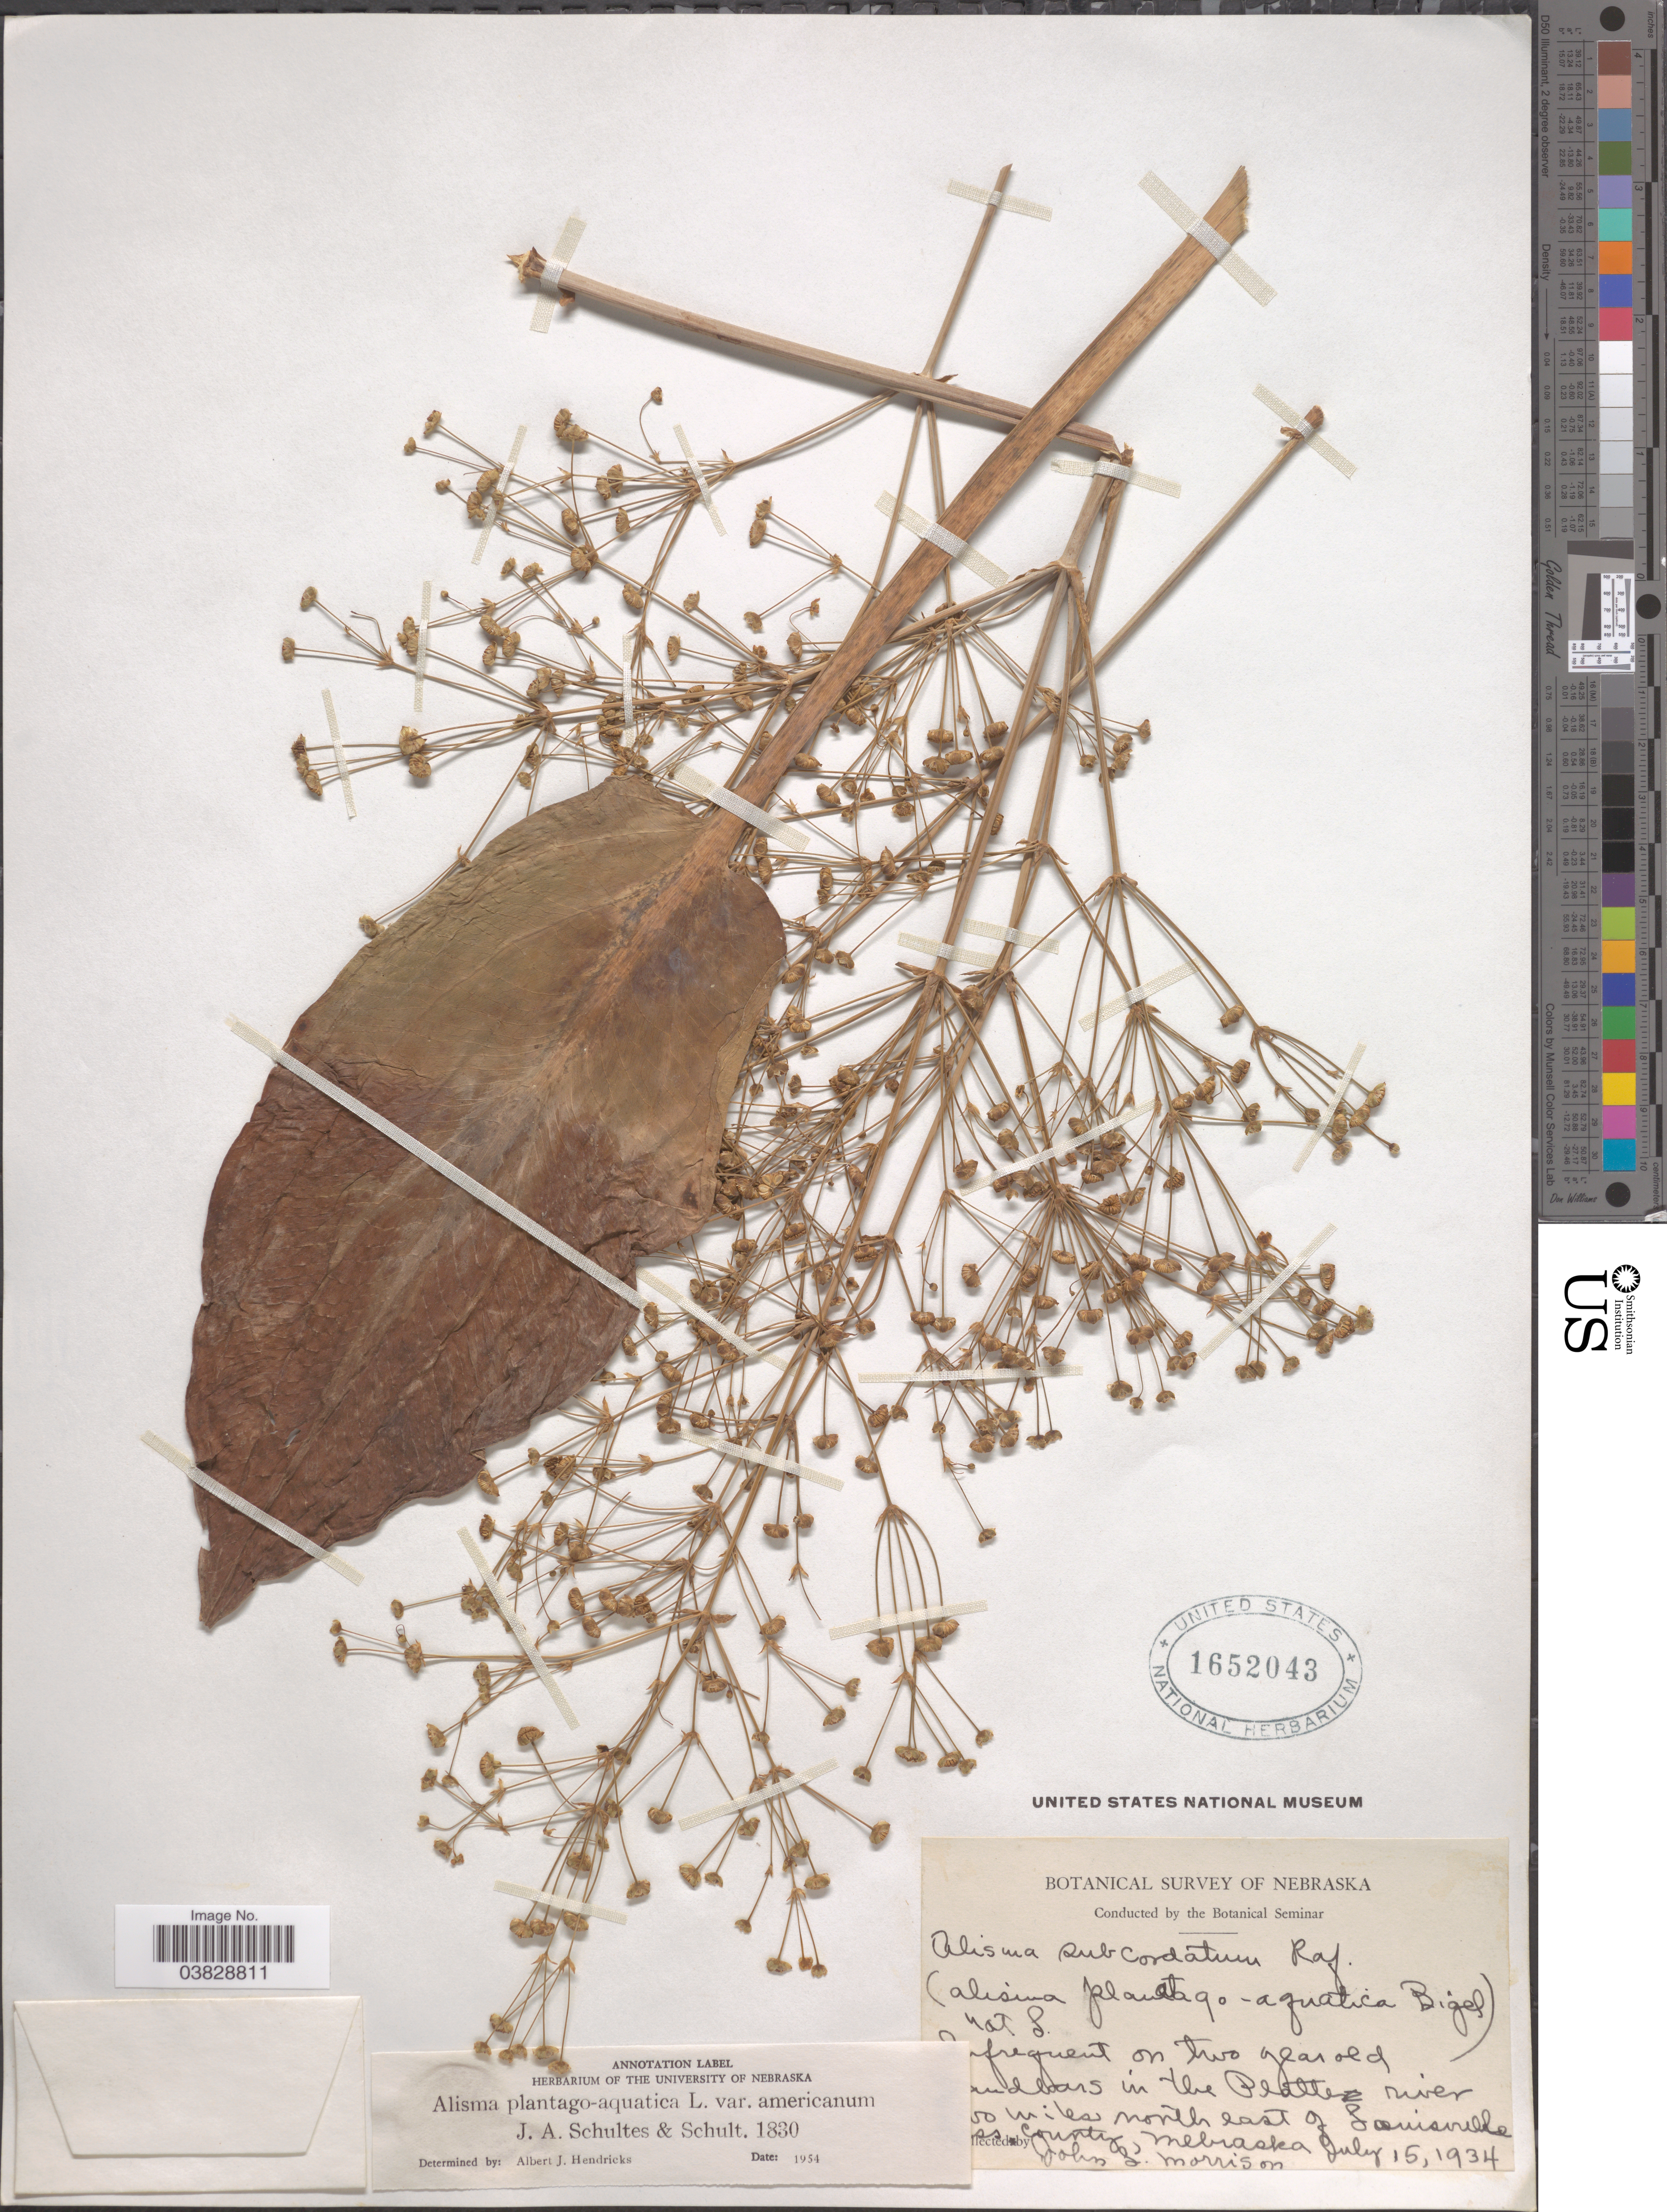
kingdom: Plantae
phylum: Tracheophyta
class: Liliopsida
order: Alismatales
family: Alismataceae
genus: Alisma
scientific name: Alisma plantago-aquatica var. americanum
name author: L.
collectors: J. Morrison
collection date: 1934-07-15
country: United States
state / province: Nebraska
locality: On two year old sandbars in the Platte river. [illegible text]00 miles north east of Louisville. [illegible text]ss County.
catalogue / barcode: US 1652043